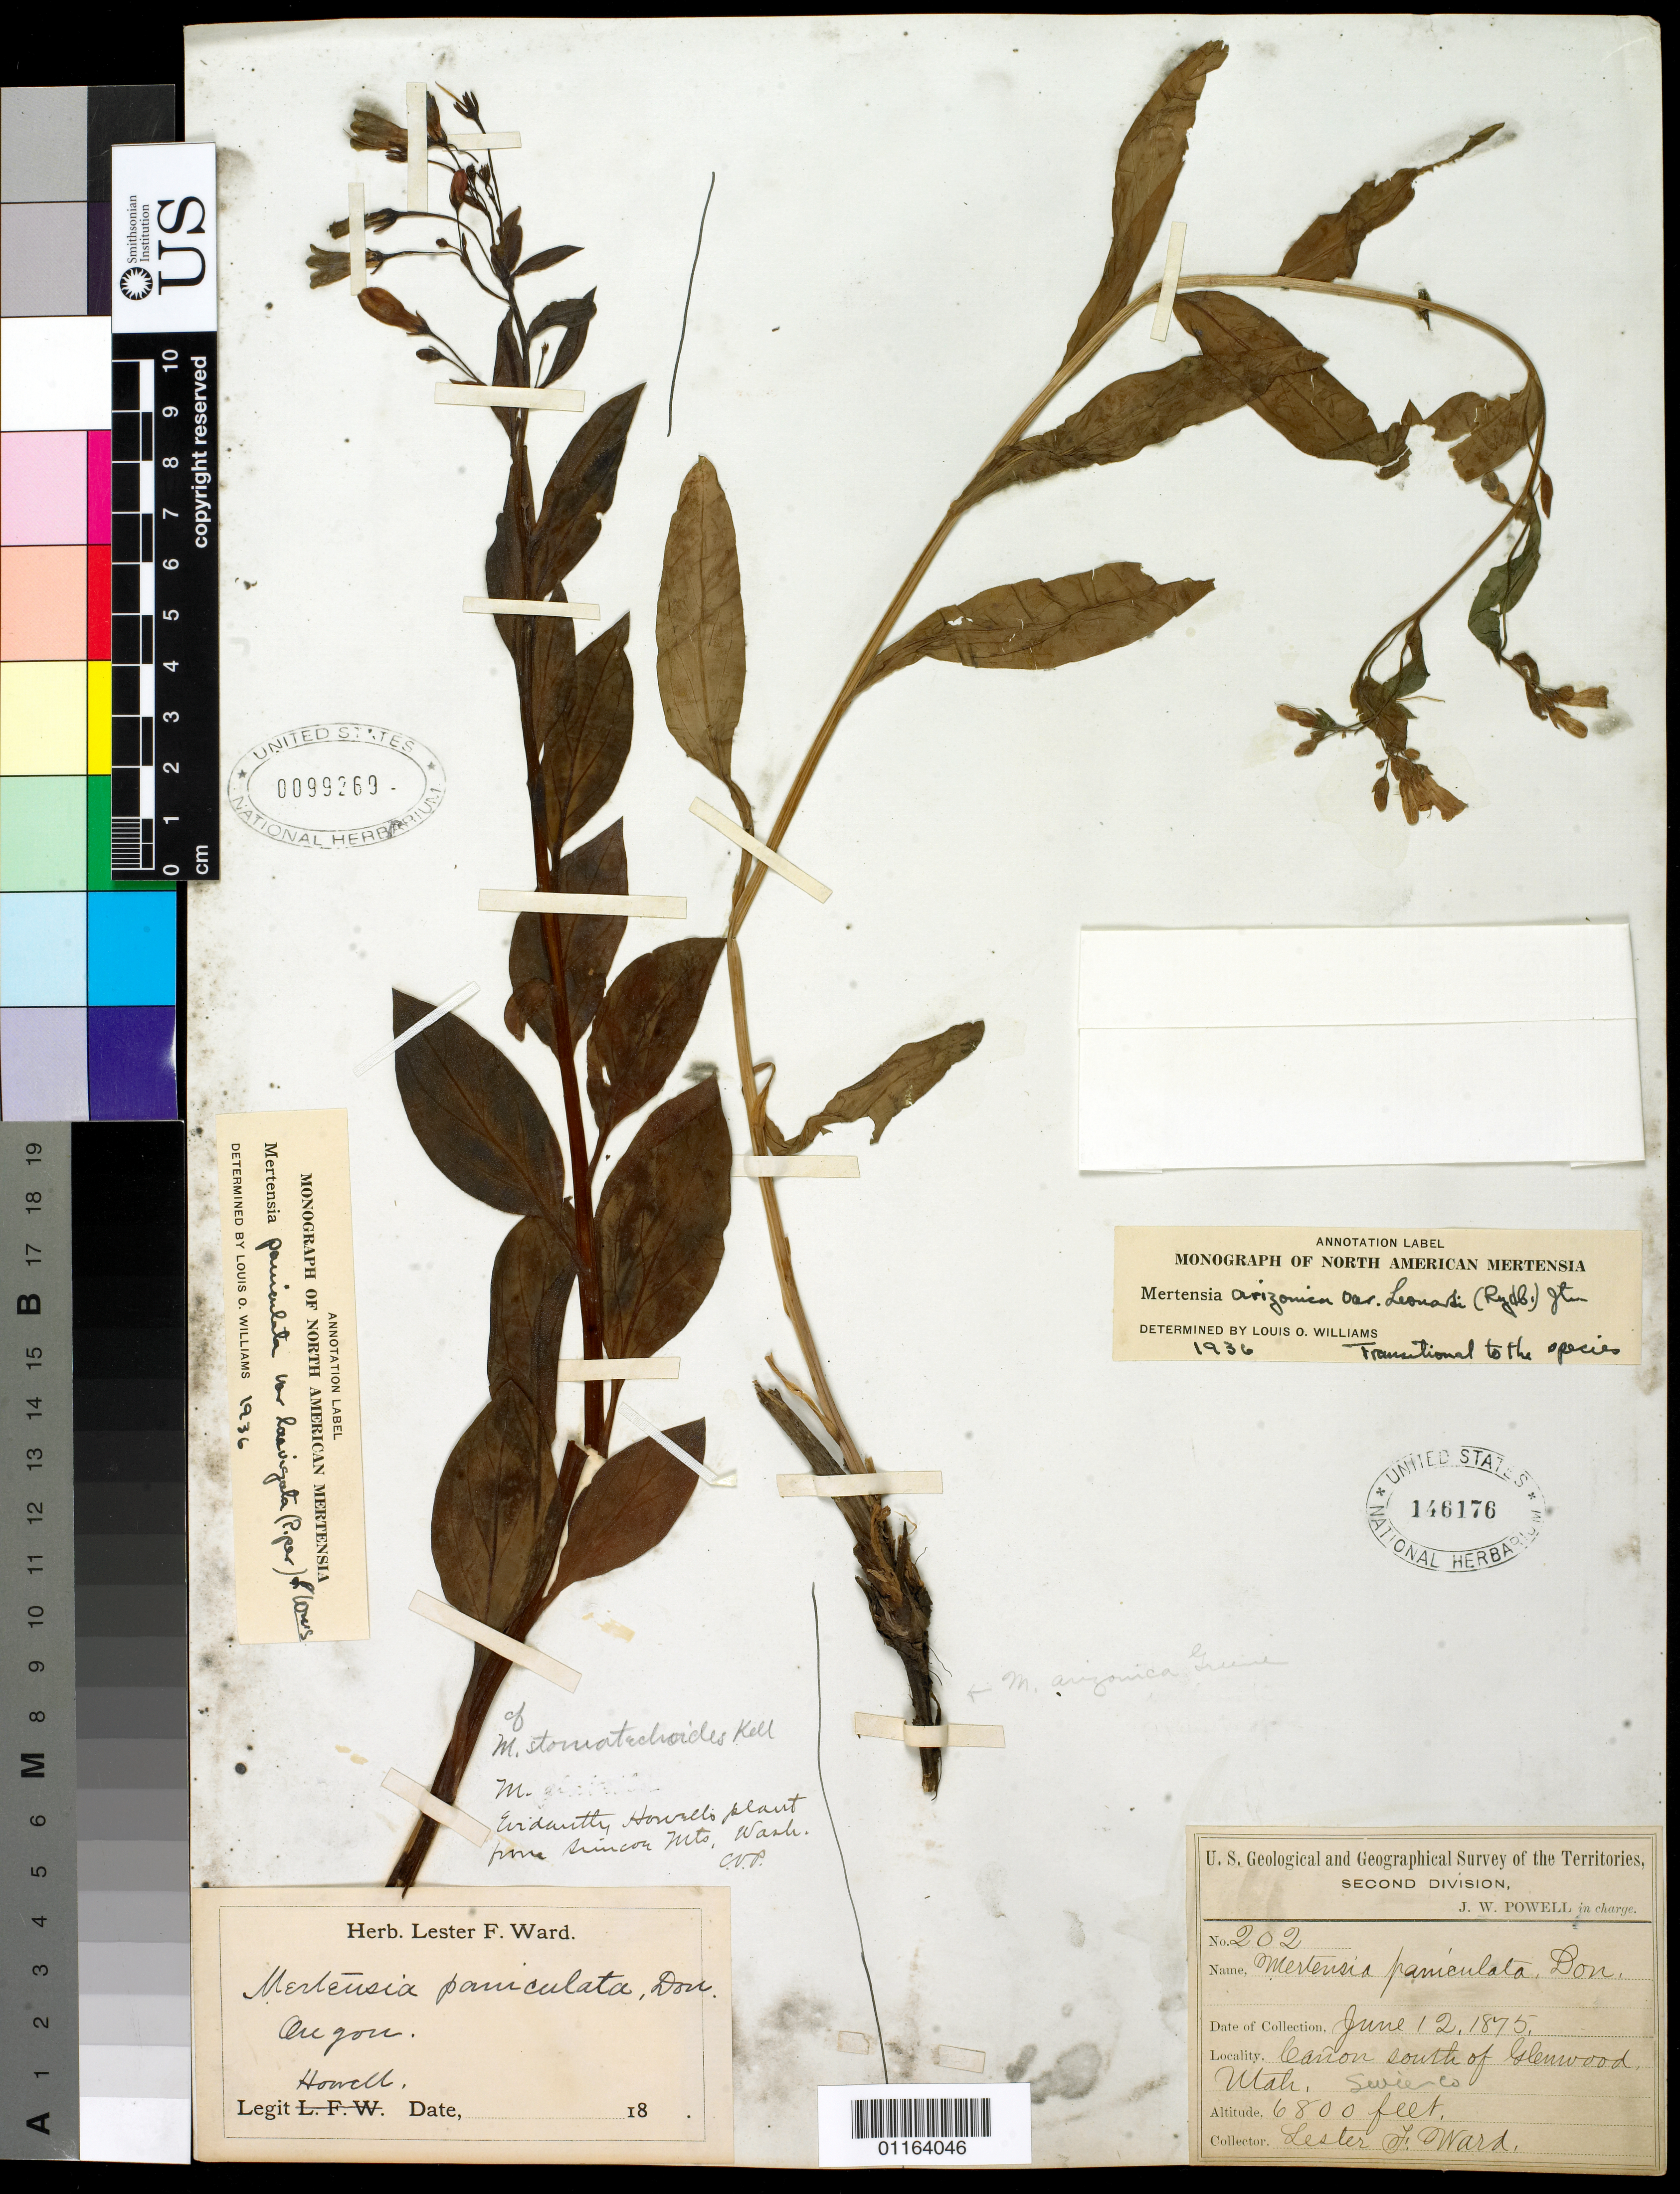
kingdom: Plantae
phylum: Tracheophyta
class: Magnoliopsida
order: Boraginales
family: Boraginaceae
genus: Mertensia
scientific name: Mertensia paniculata var. laevigata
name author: (Piper) L.O. Williams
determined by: Williams, Louis O.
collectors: -. Howell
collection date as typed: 18--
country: United States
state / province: Oregon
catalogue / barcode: US 99269-2